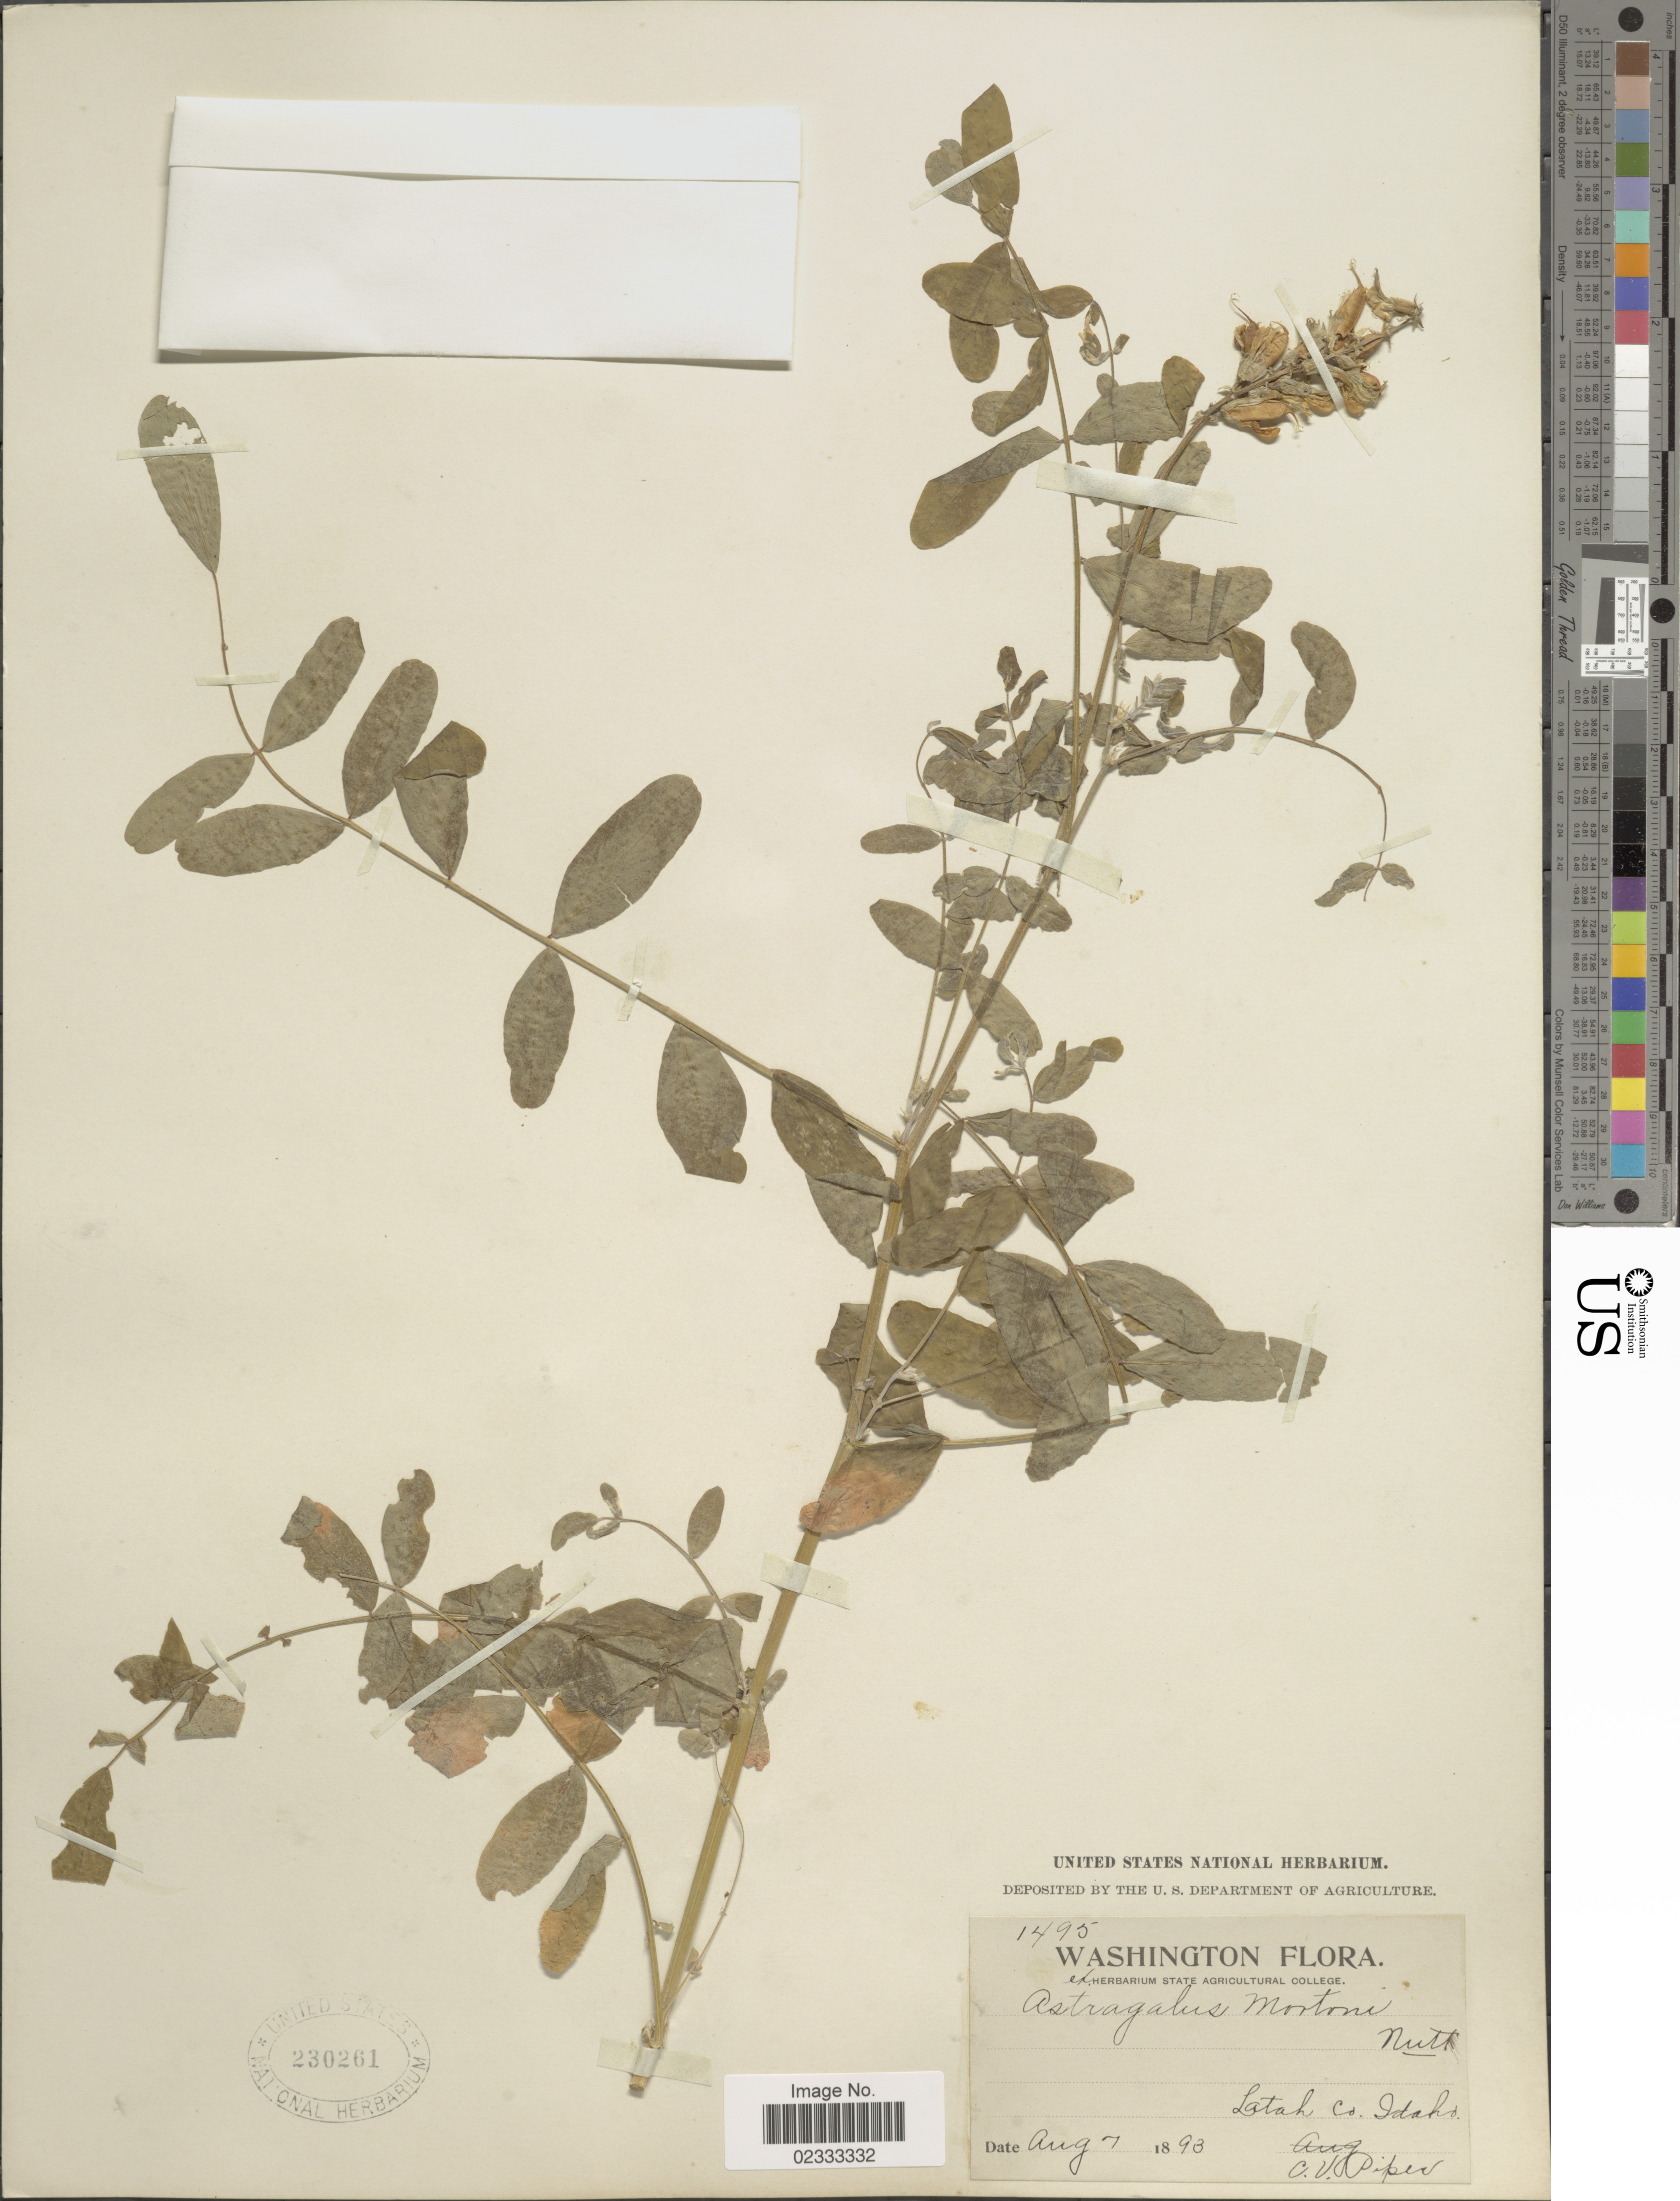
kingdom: Plantae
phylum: Tracheophyta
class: Magnoliopsida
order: Fabales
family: Fabaceae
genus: Astragalus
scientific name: Astragalus mortonii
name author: Nutt.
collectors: C. V. Piper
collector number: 1495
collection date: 1893-08-07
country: United States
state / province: Idaho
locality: Latah Co.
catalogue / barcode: US 230261